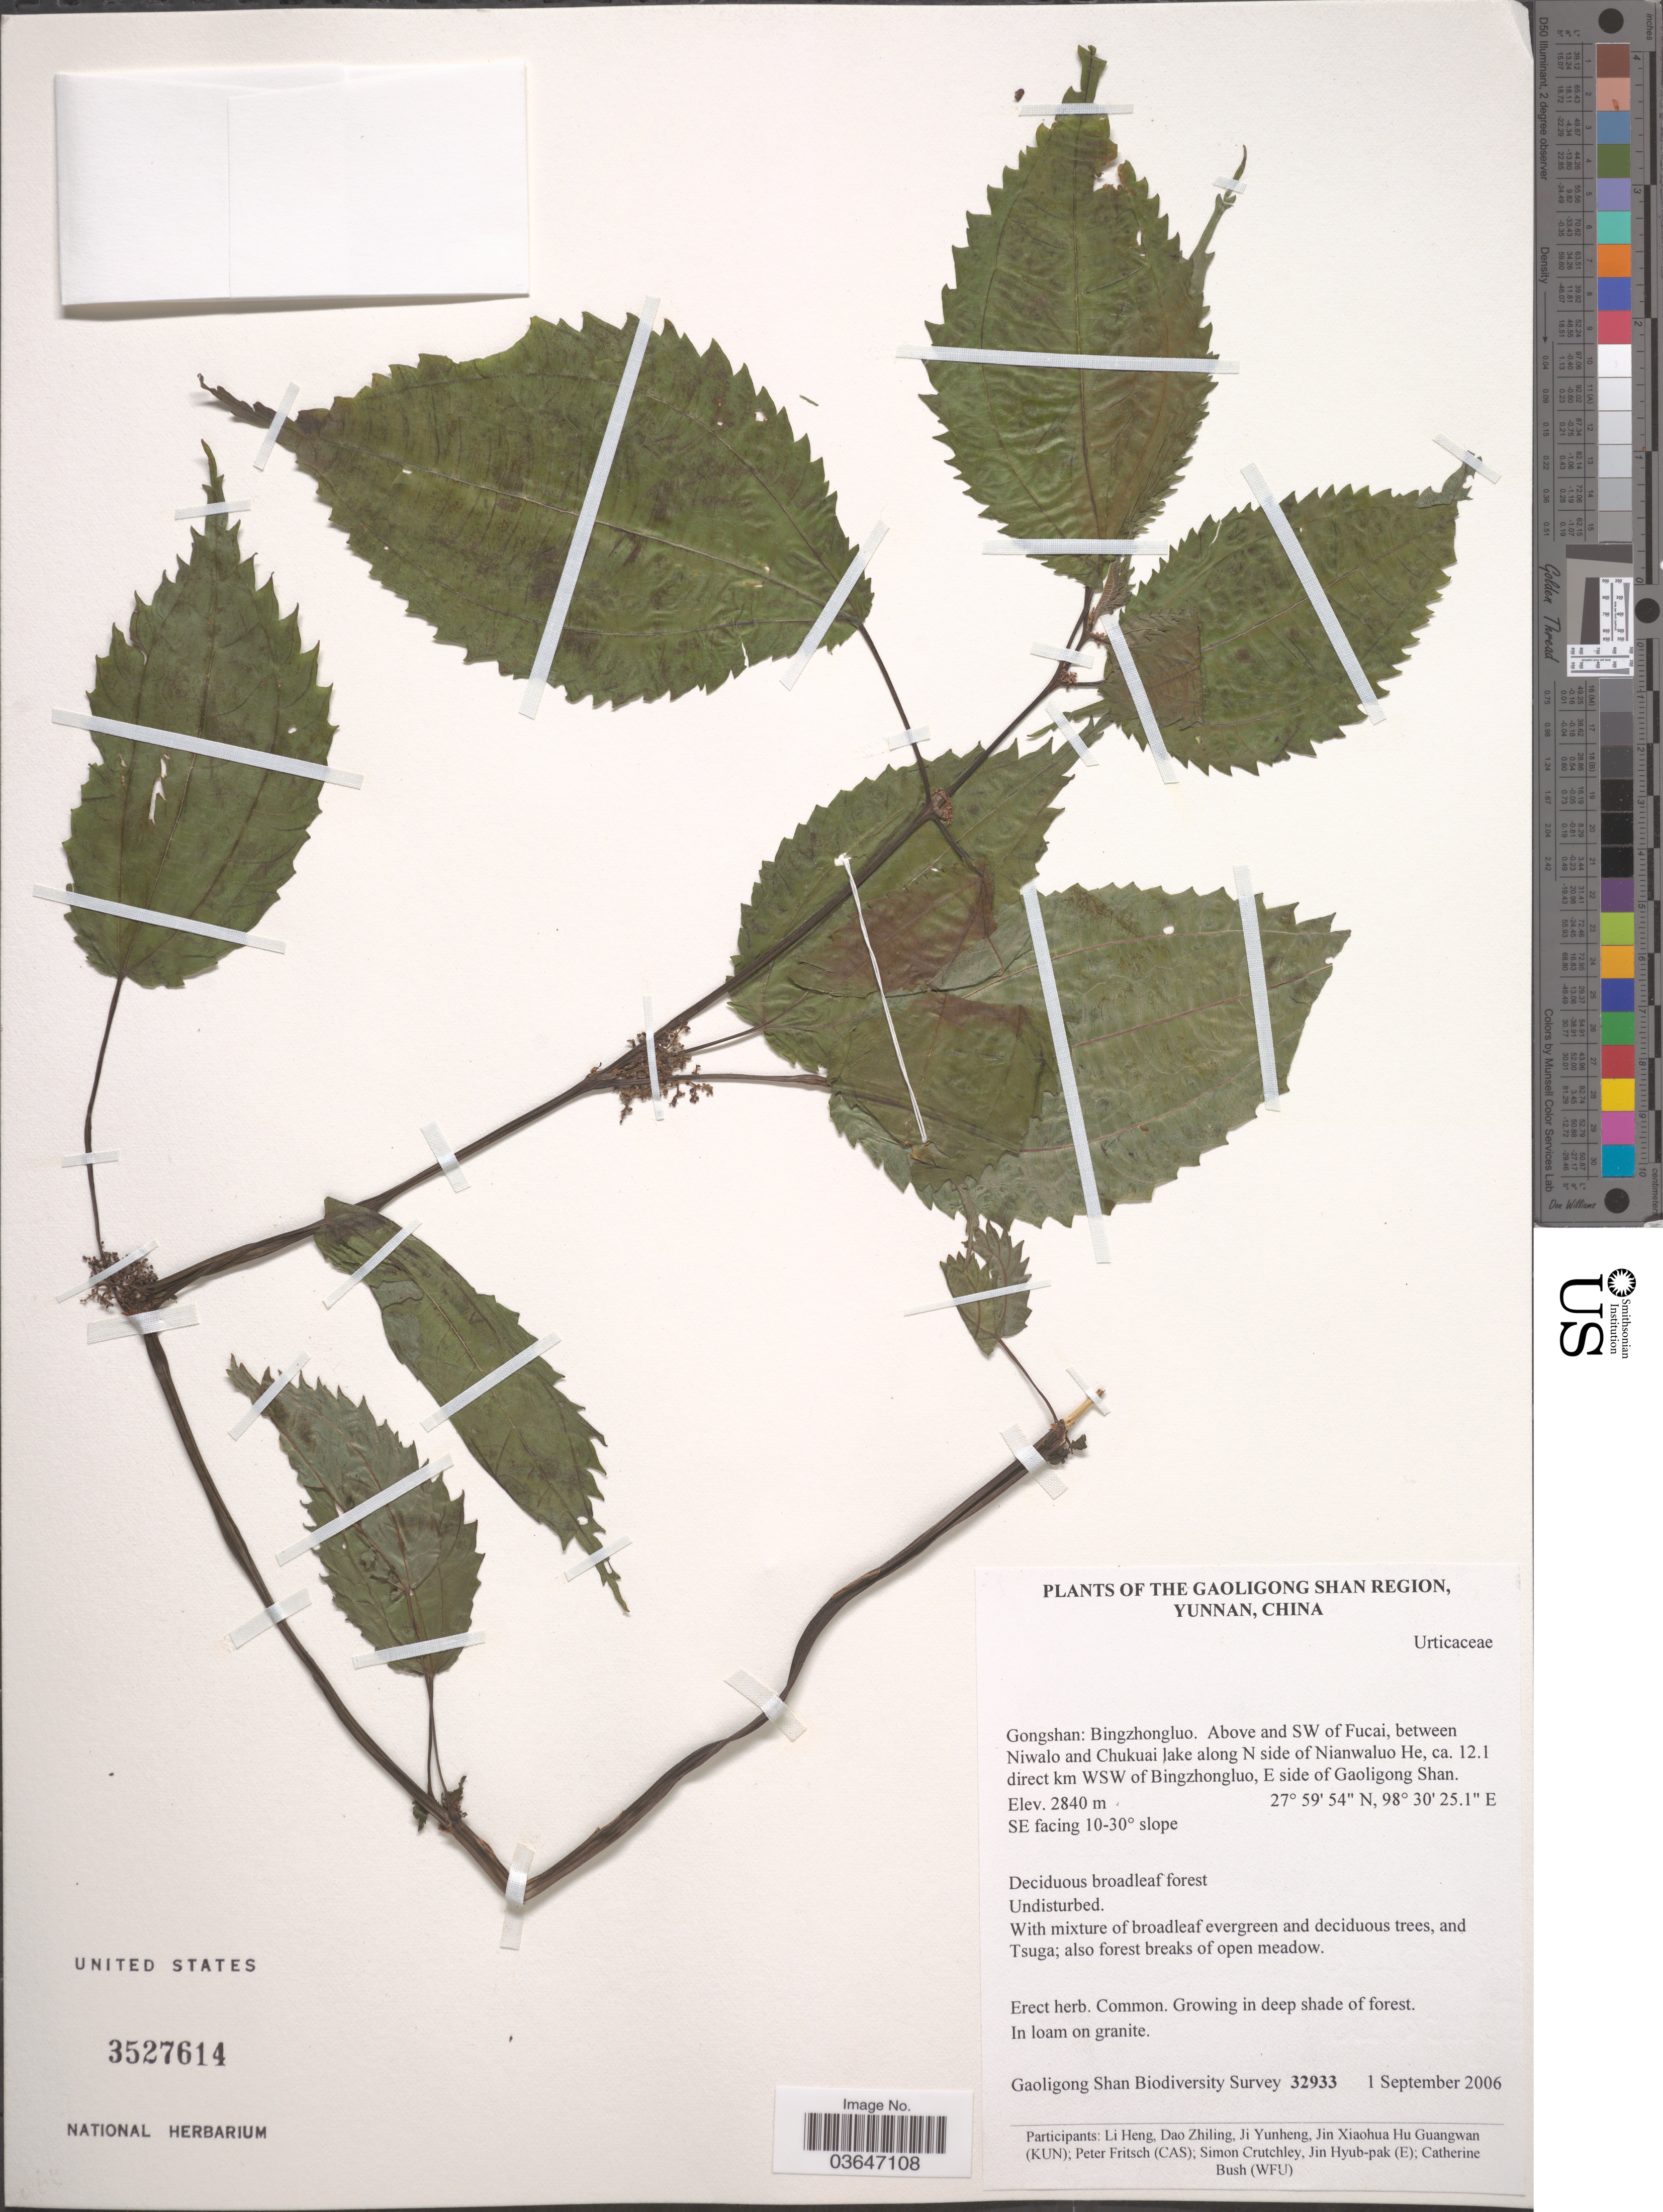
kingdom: Plantae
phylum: Tracheophyta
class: Magnoliopsida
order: Proteales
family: Proteaceae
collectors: Gaoligong Shan Biodiversity Survey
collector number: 32933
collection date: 2006-09-01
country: China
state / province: Yunnan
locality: The Gaoligong Shan Region. Gongshan: Bingzhongluo. Above and SW of Fucai, between Niwalo and Chukuai lake along N side of Nianwaluo He, ca. 12.1 direct km WSW of Bingzhongluo, E side of Gaoligong Shan. SE facing 10-30º slope.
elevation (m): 2840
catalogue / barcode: US 3527614